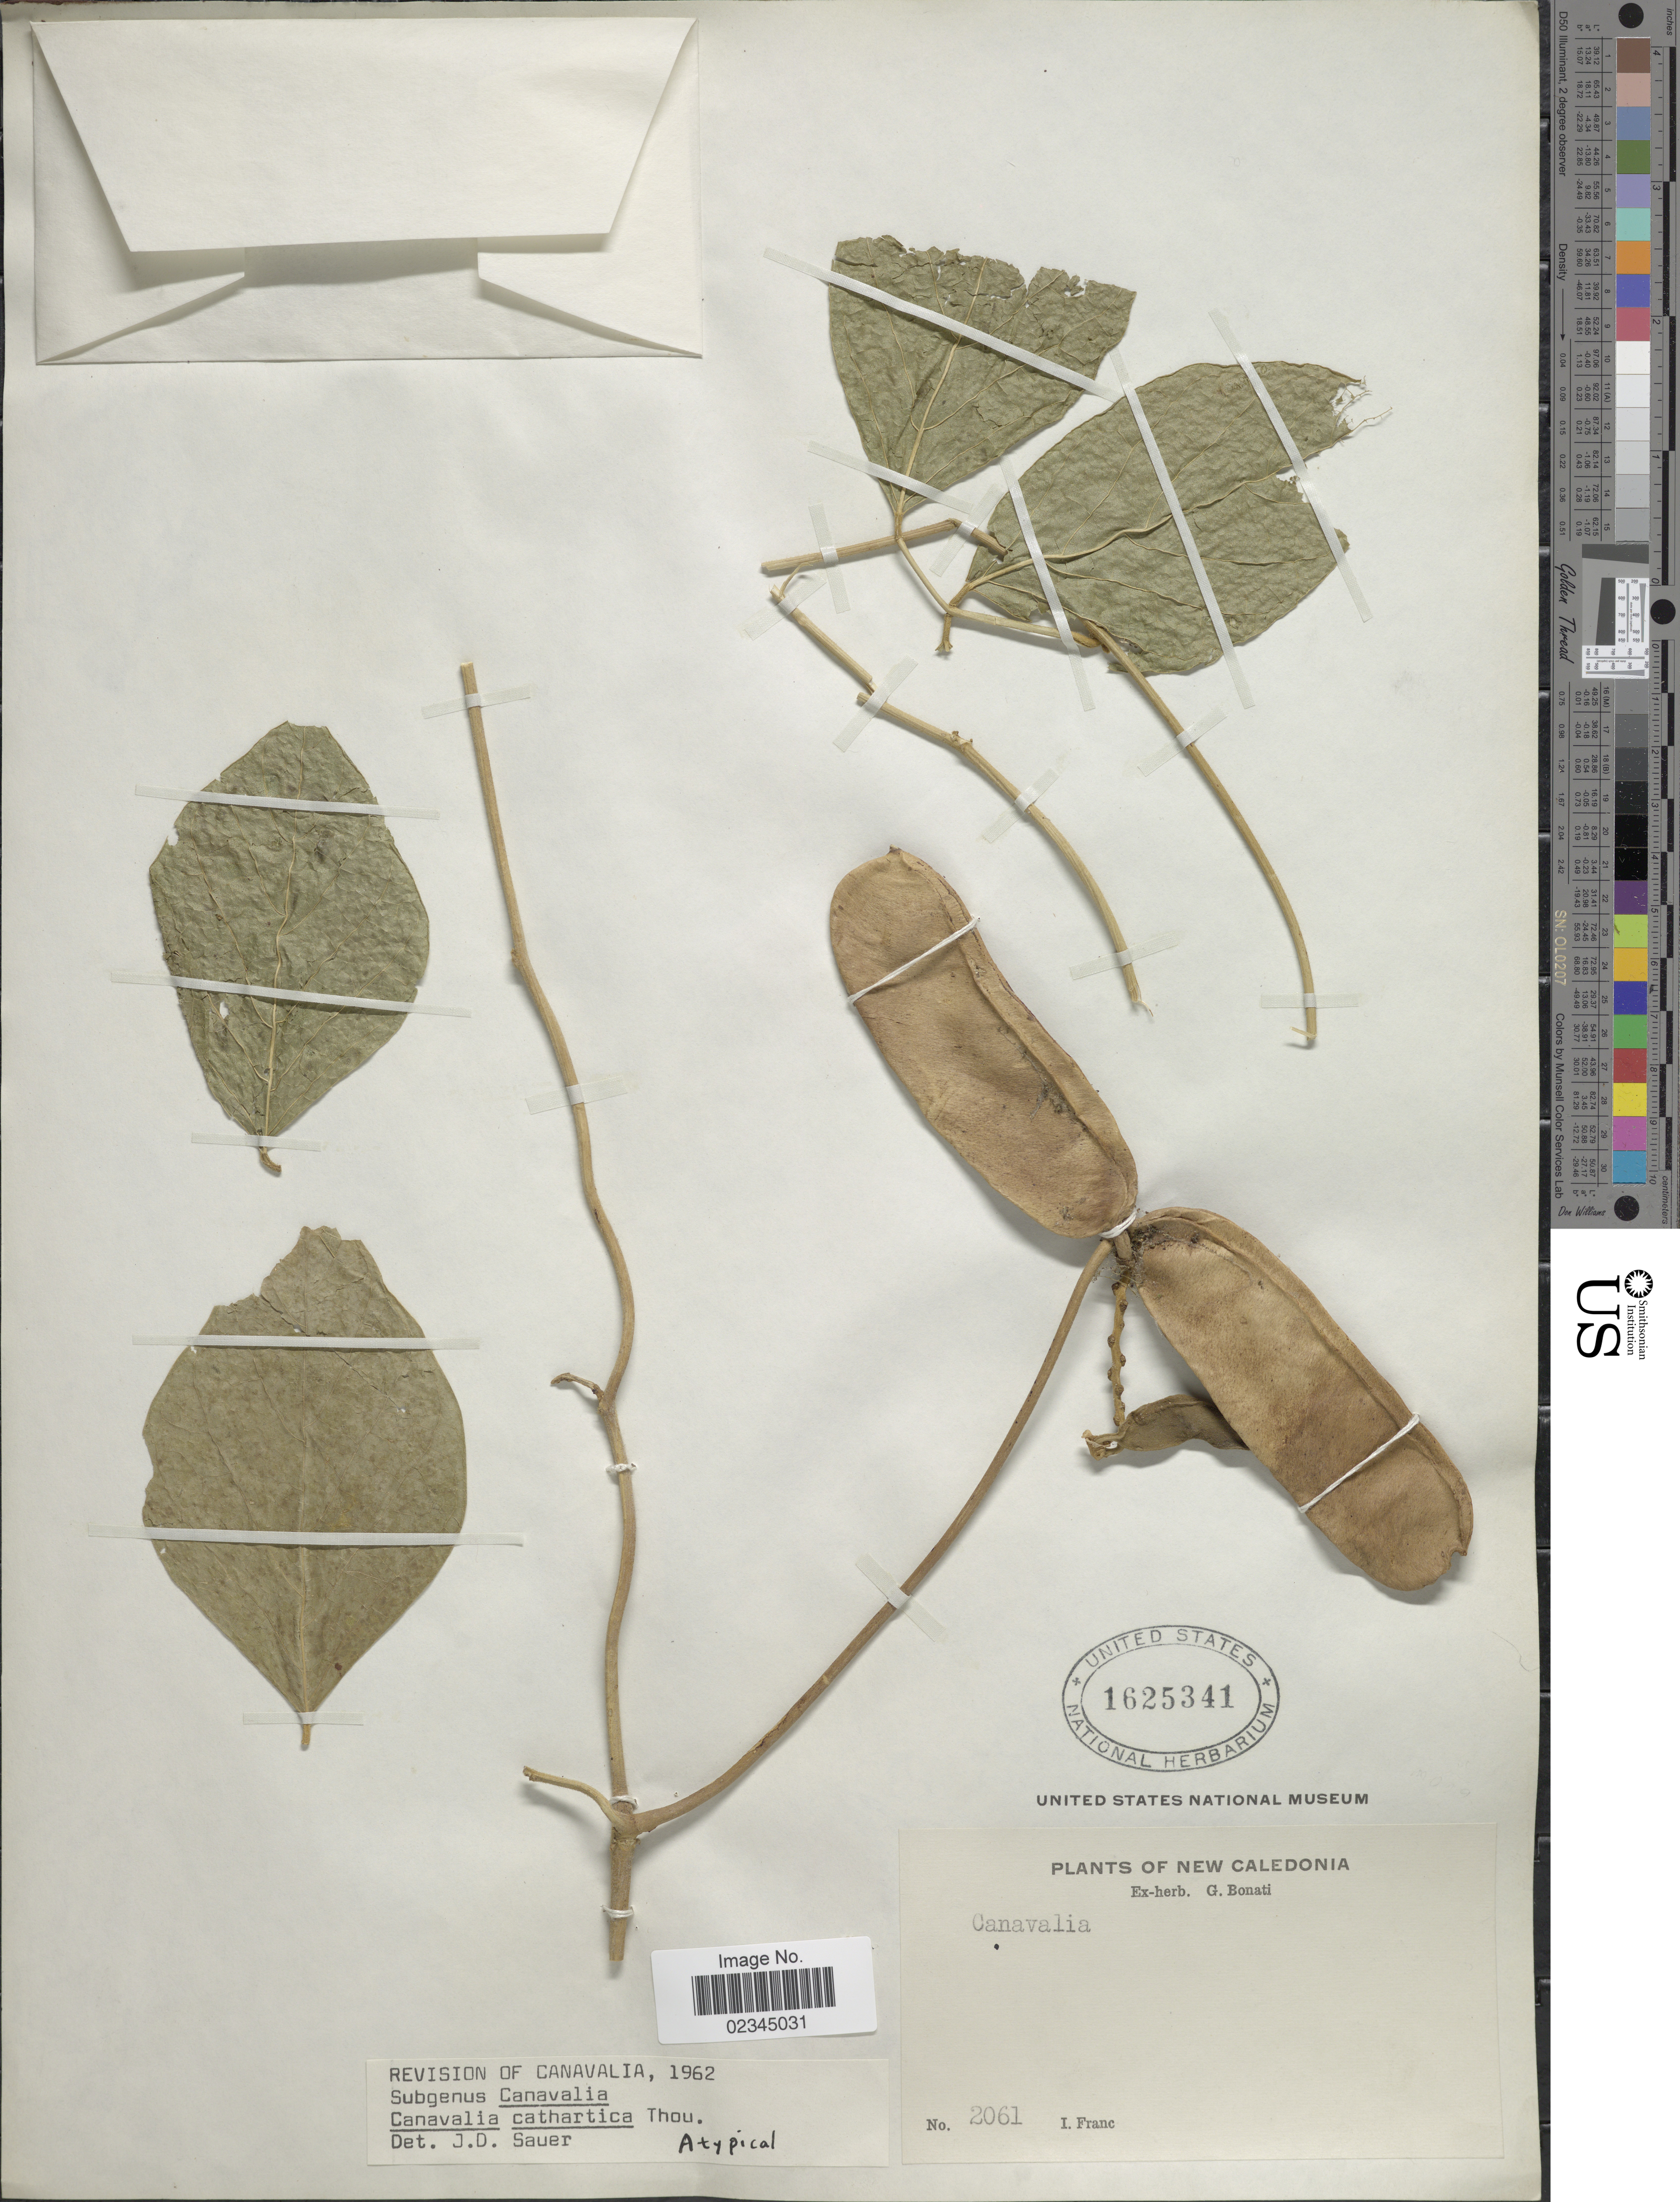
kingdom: Plantae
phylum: Tracheophyta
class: Magnoliopsida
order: Fabales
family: Fabaceae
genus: Canavalia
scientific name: Canavalia cathartica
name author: Thouars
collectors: I. Franc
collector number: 2061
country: New Caledonia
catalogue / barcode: US 1625341